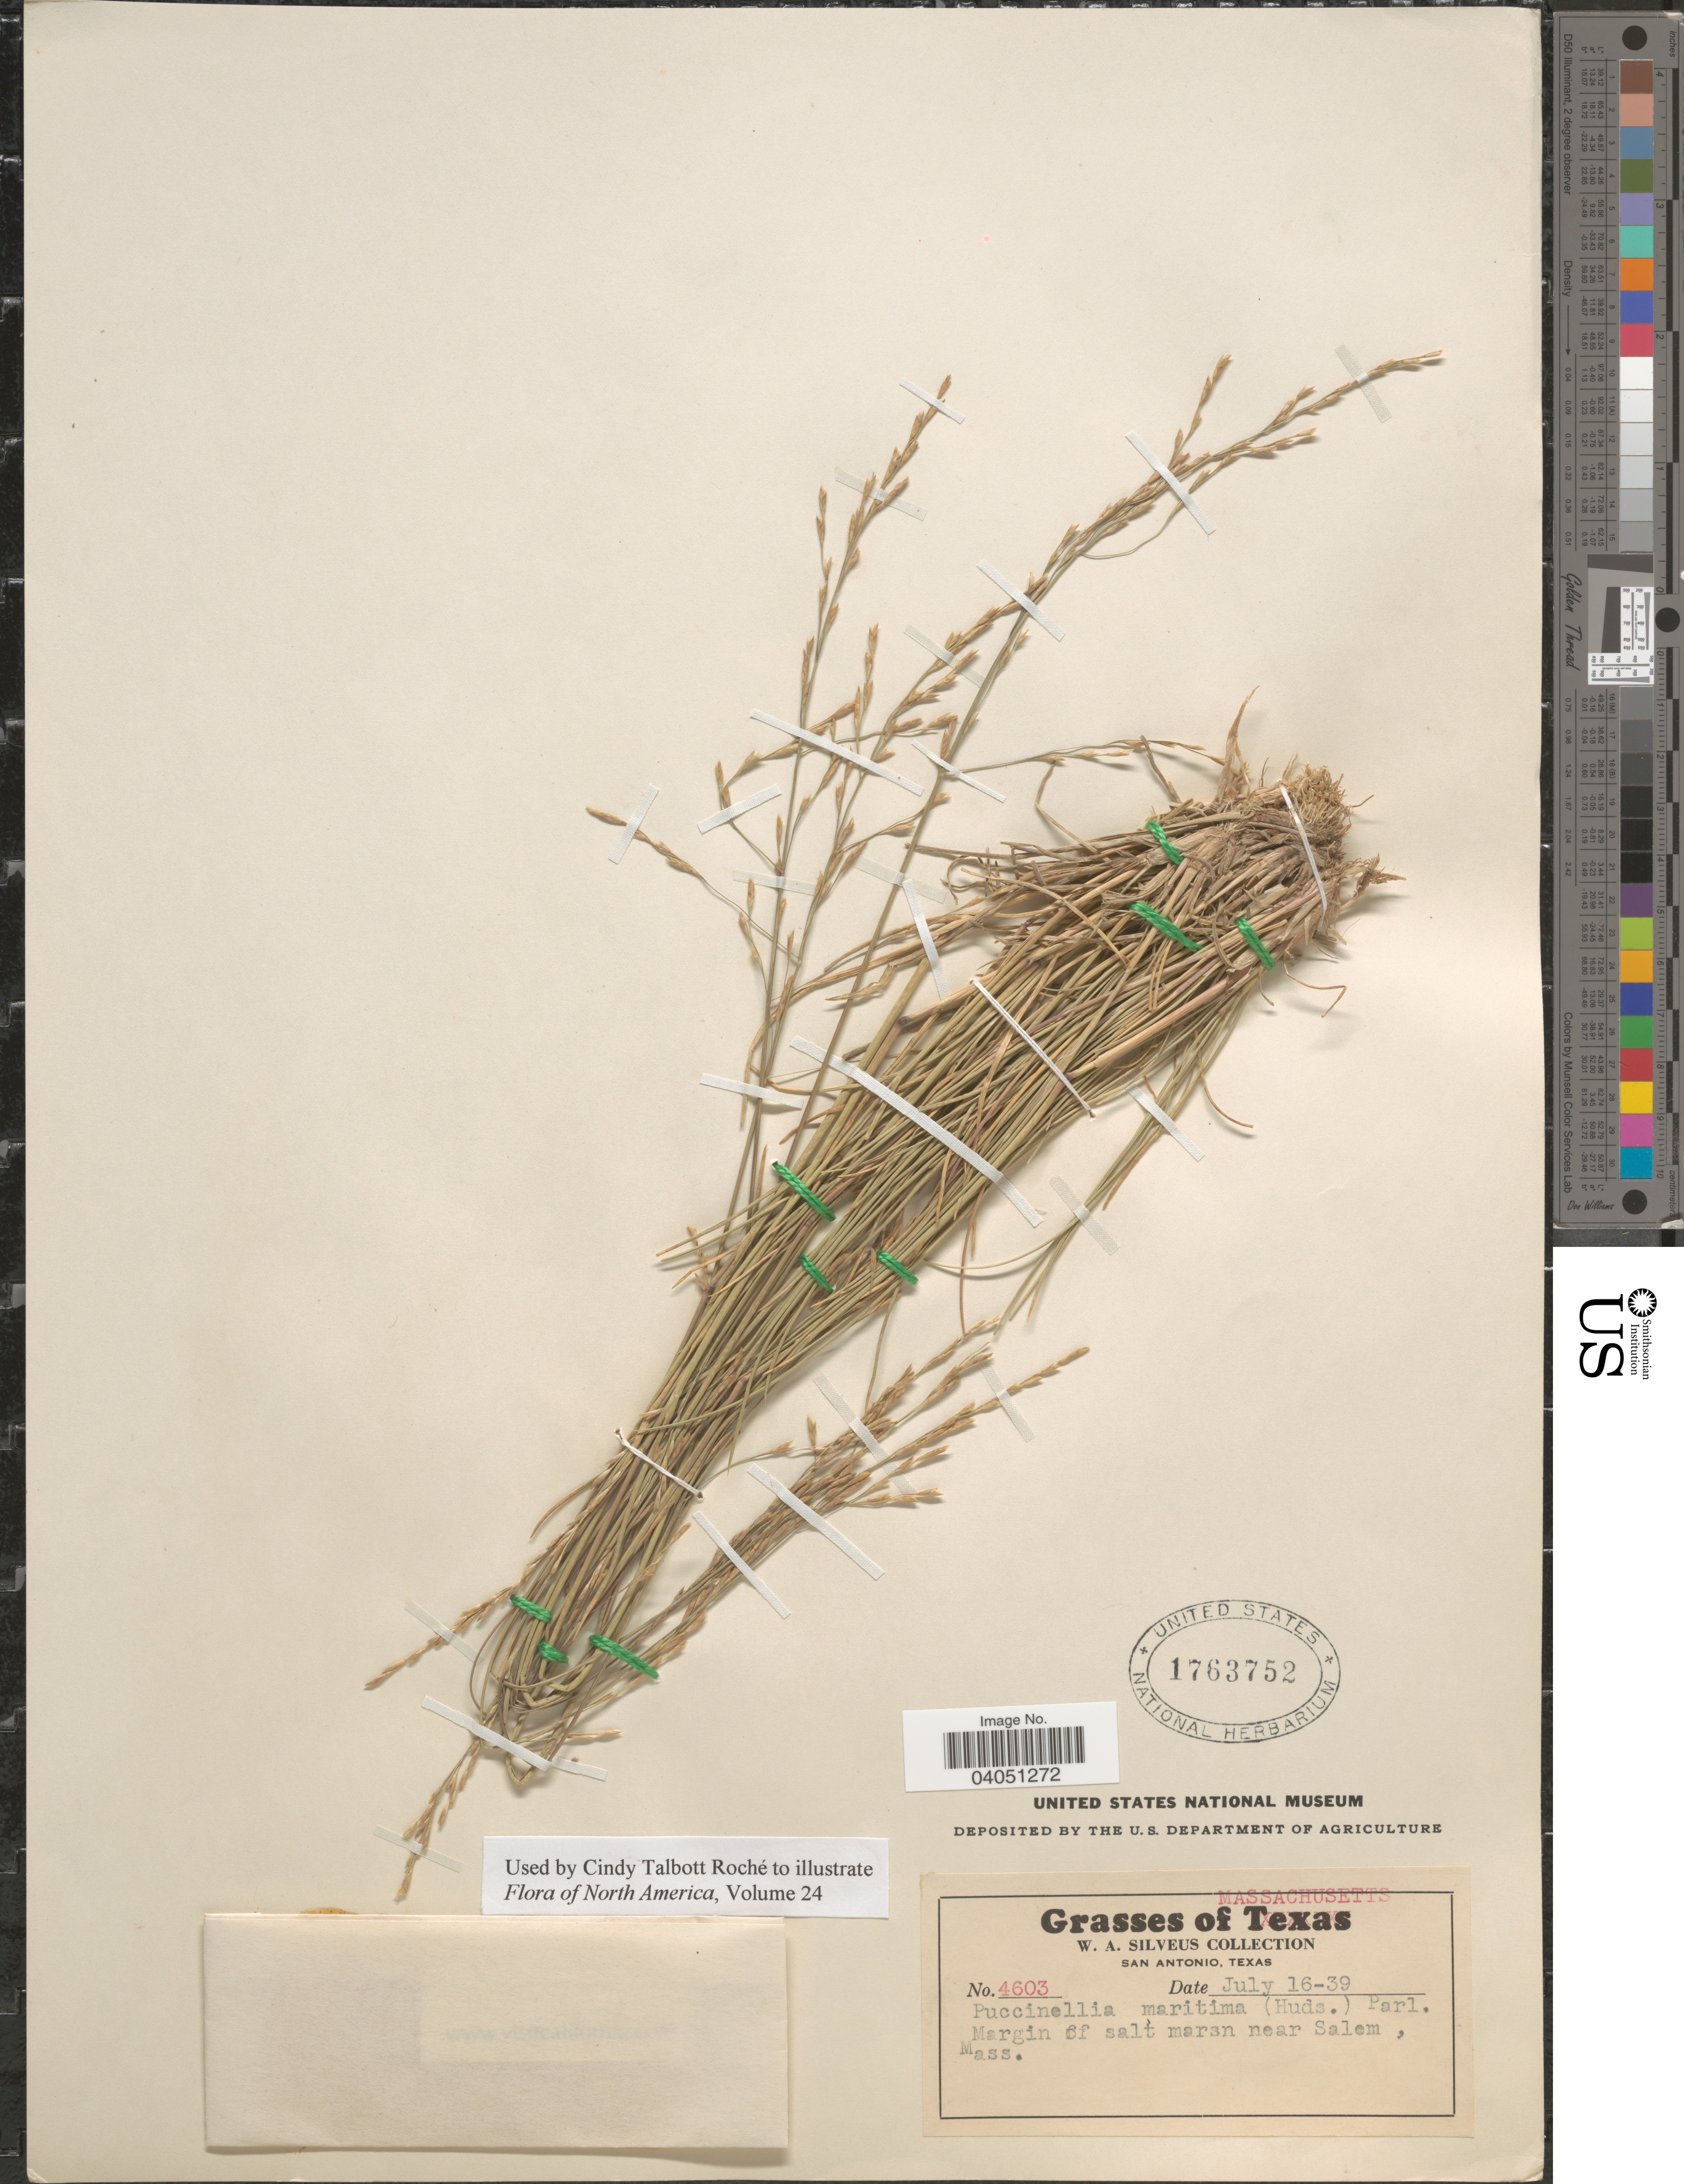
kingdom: Plantae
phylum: Tracheophyta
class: Liliopsida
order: Poales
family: Poaceae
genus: Puccinellia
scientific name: Puccinellia maritima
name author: (Huds.) Parl.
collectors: W. Silveus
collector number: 4603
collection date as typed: Transcribed d/m/y: 16/7/39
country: United States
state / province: Massachusetts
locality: Margin of salt marsn near Salem.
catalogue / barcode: US 1763752